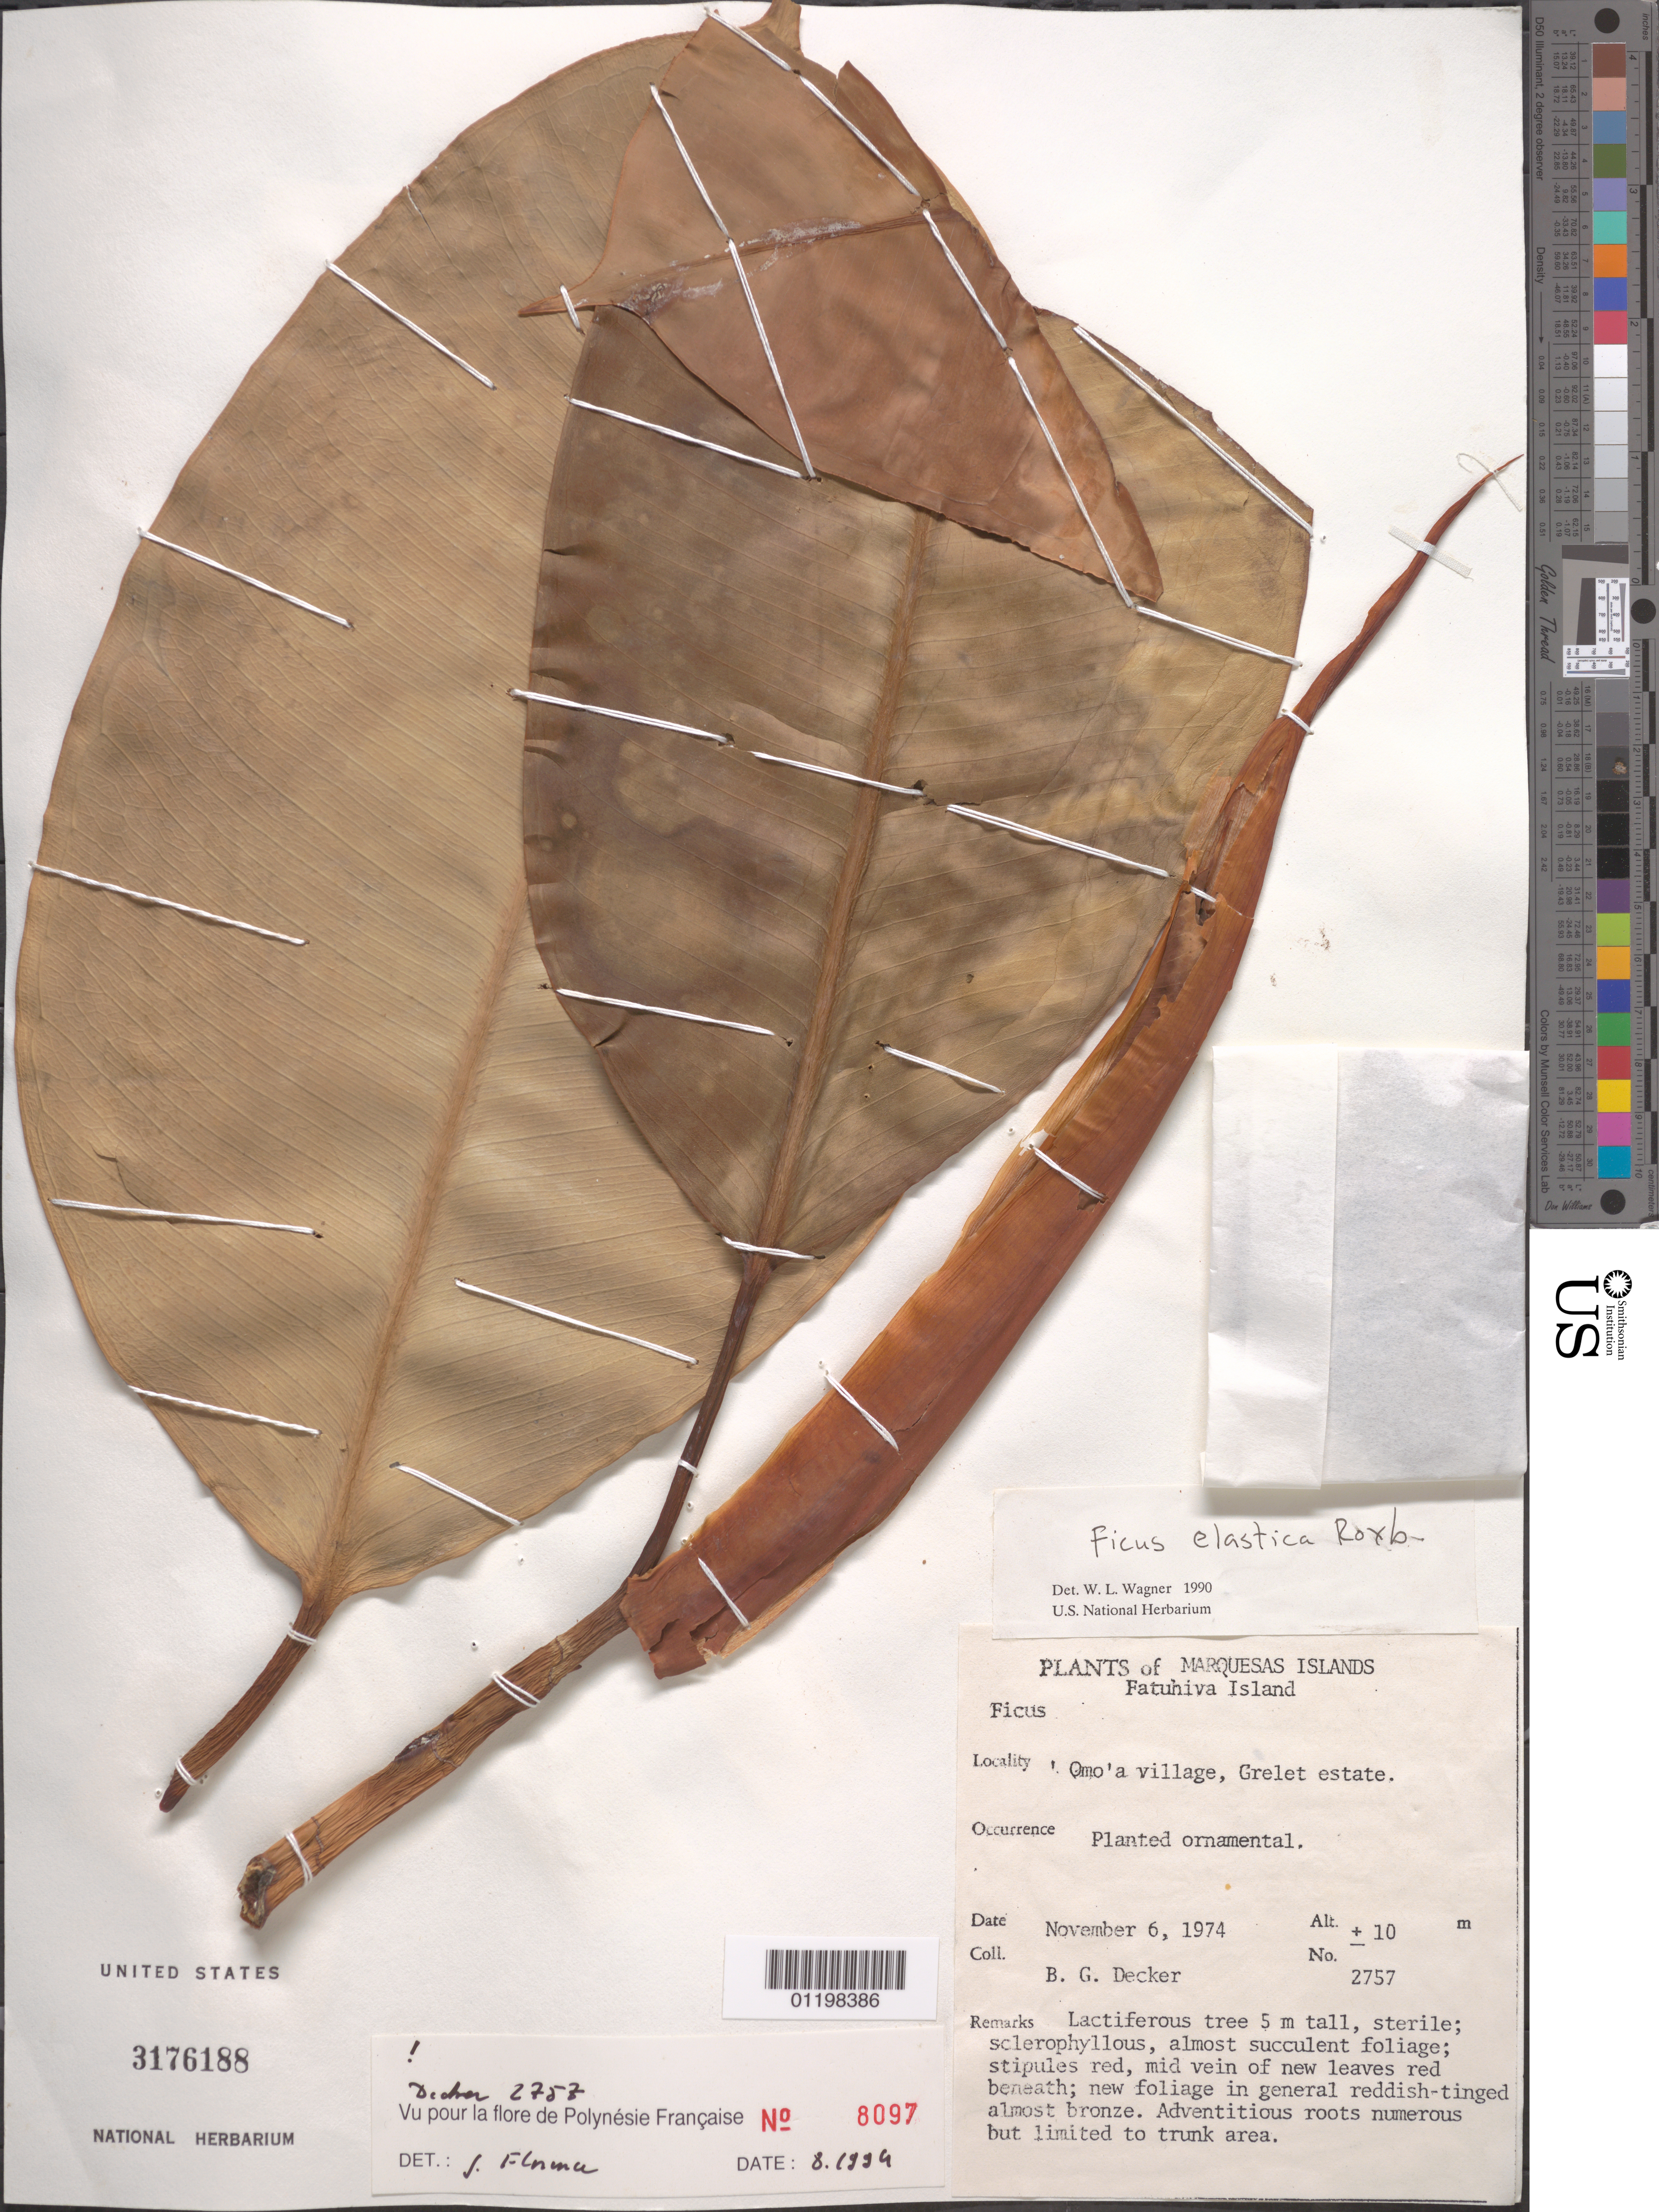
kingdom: Plantae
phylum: Tracheophyta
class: Magnoliopsida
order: Rosales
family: Moraceae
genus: Ficus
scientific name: Ficus elastica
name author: Roxb.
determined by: Wagner, W. L., (BOT), Smithsonian Institution - National Museum of Natural History (UNITED STATES)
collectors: B. G. Decker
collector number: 2757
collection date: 1974-11-06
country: French Polynesia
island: Fatu Hiva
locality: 'Omo'a village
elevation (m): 10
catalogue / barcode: US 3176188